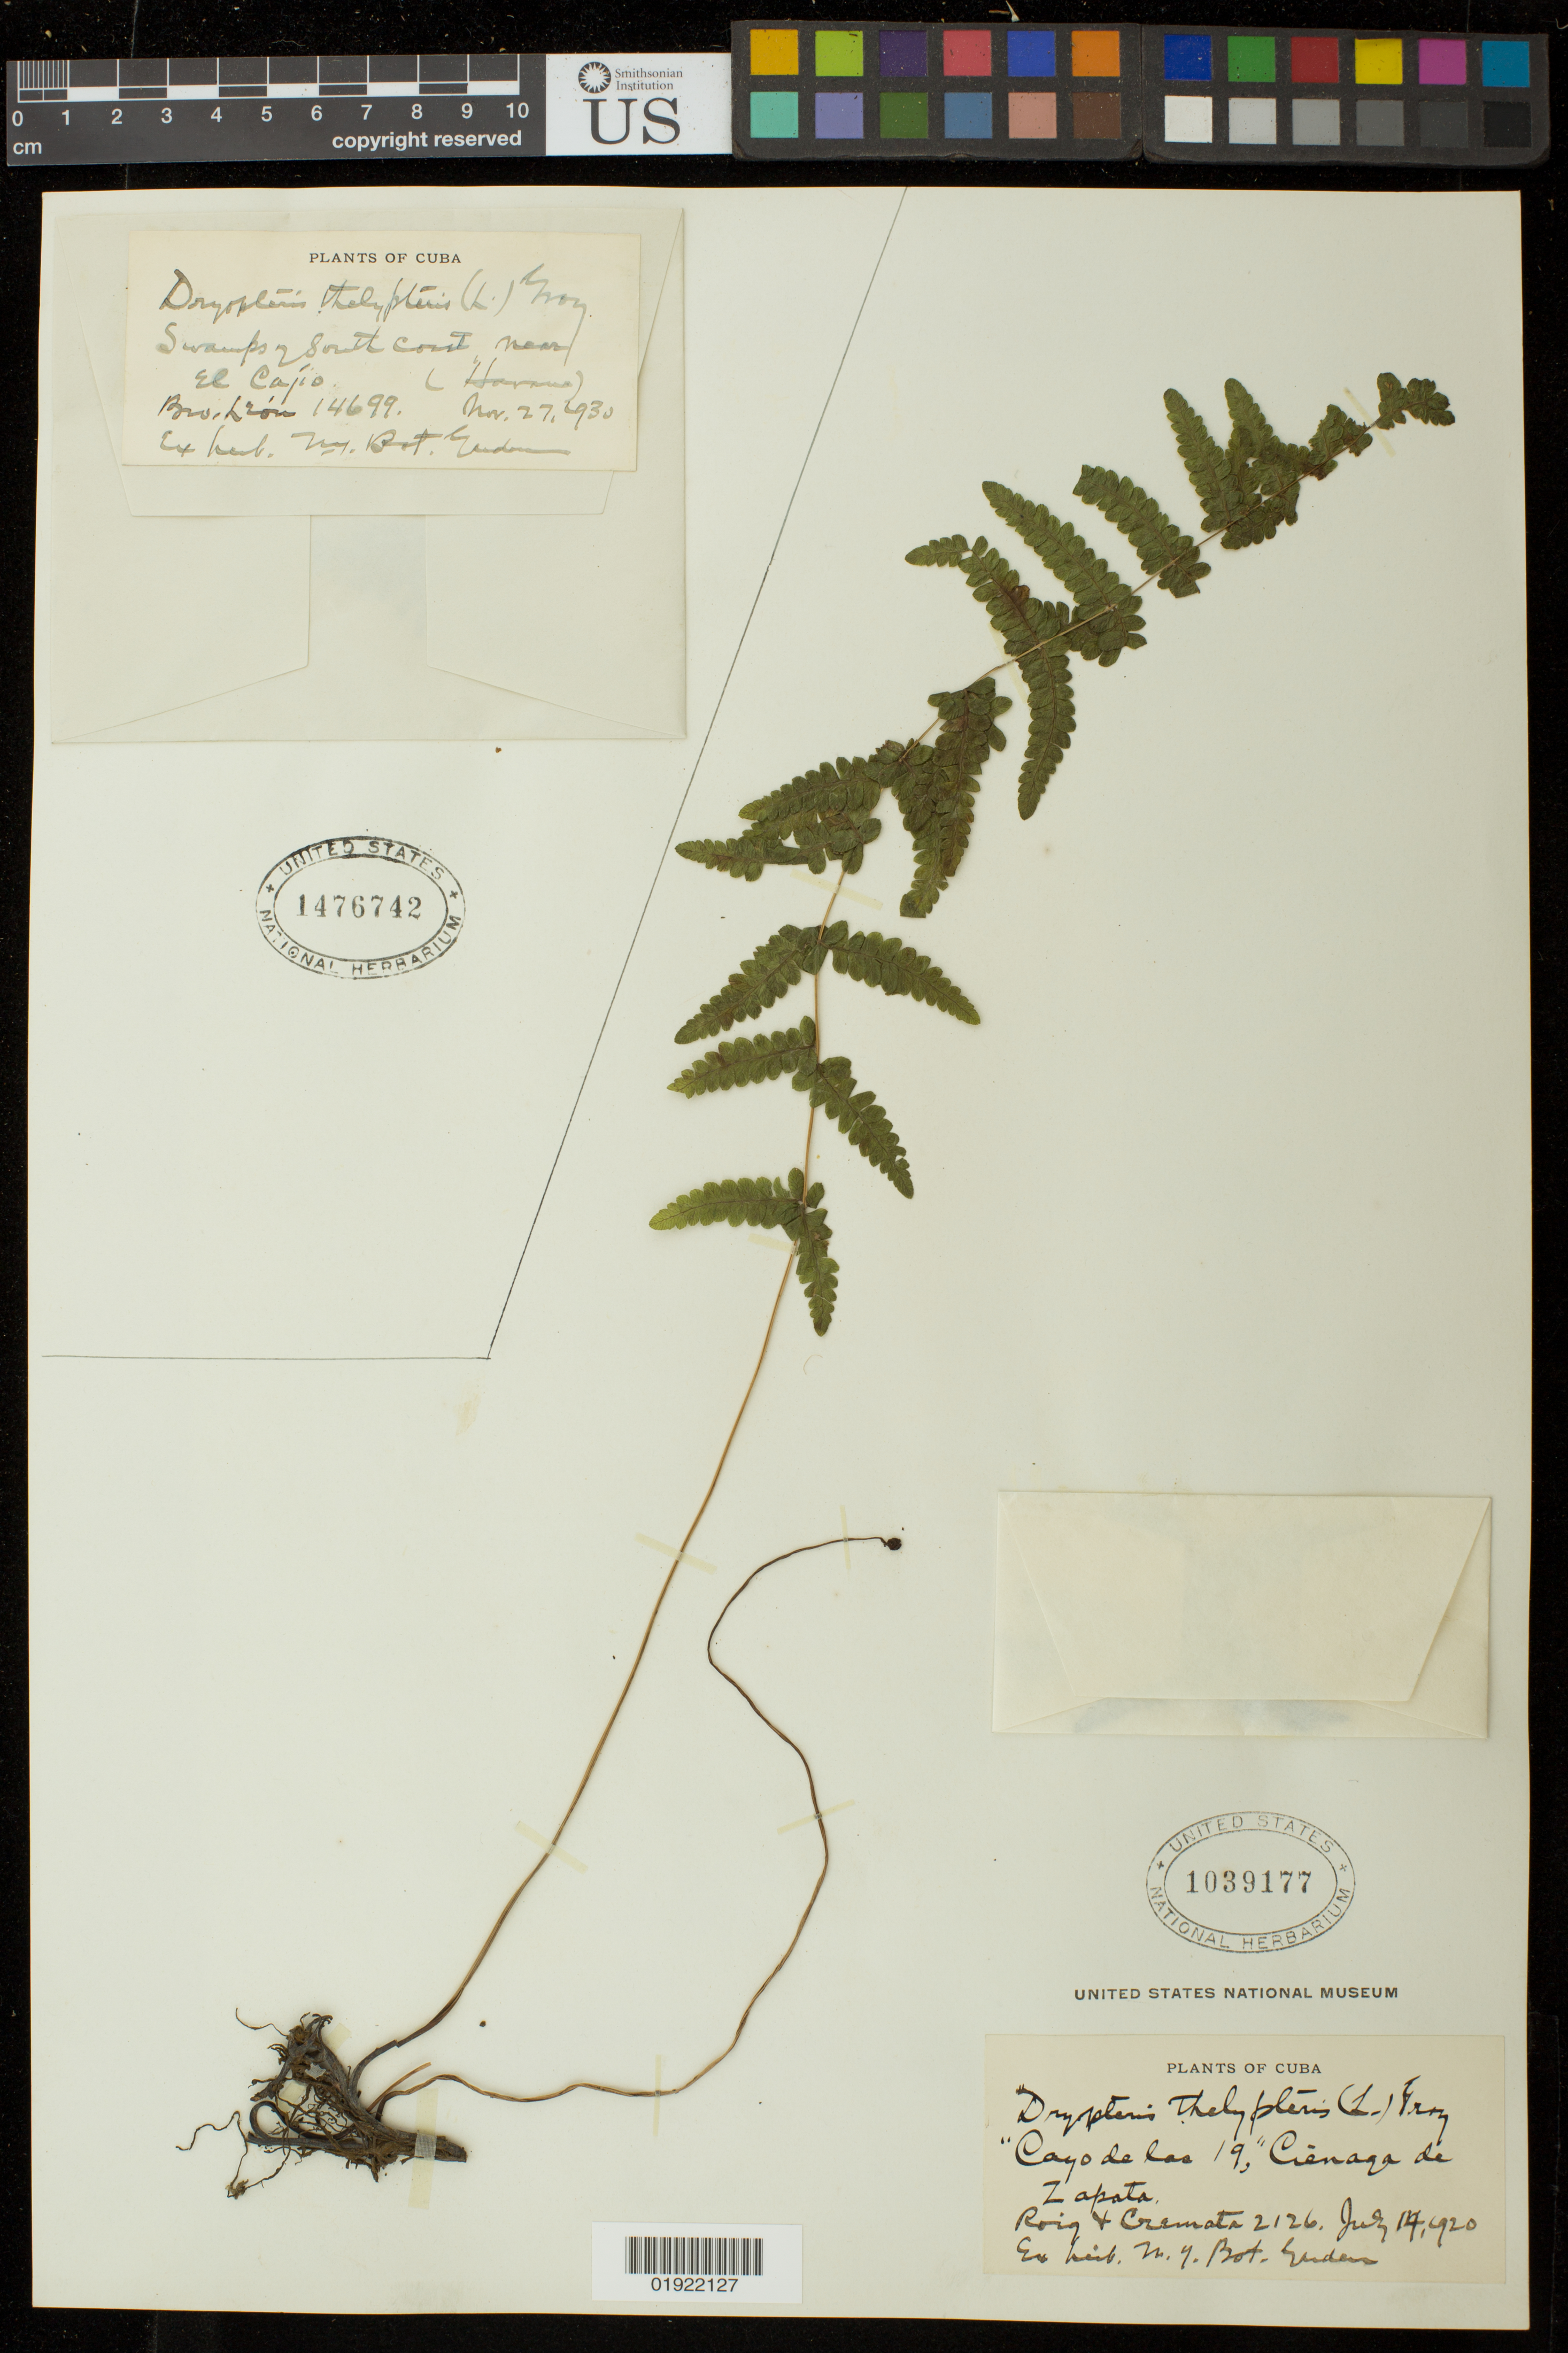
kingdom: Plantae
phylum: Tracheophyta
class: Polypodiopsida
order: Polypodiales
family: Thelypteridaceae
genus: Thelypteris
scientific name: Thelypteris palustris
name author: (Salisb.) Schott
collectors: Roig & -. Cremata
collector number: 2126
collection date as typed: July 14, 1920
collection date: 1920-07-14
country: Cuba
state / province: Matanzas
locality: "Cayo de las 19," Crenaga de Zapata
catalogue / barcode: US 1039177